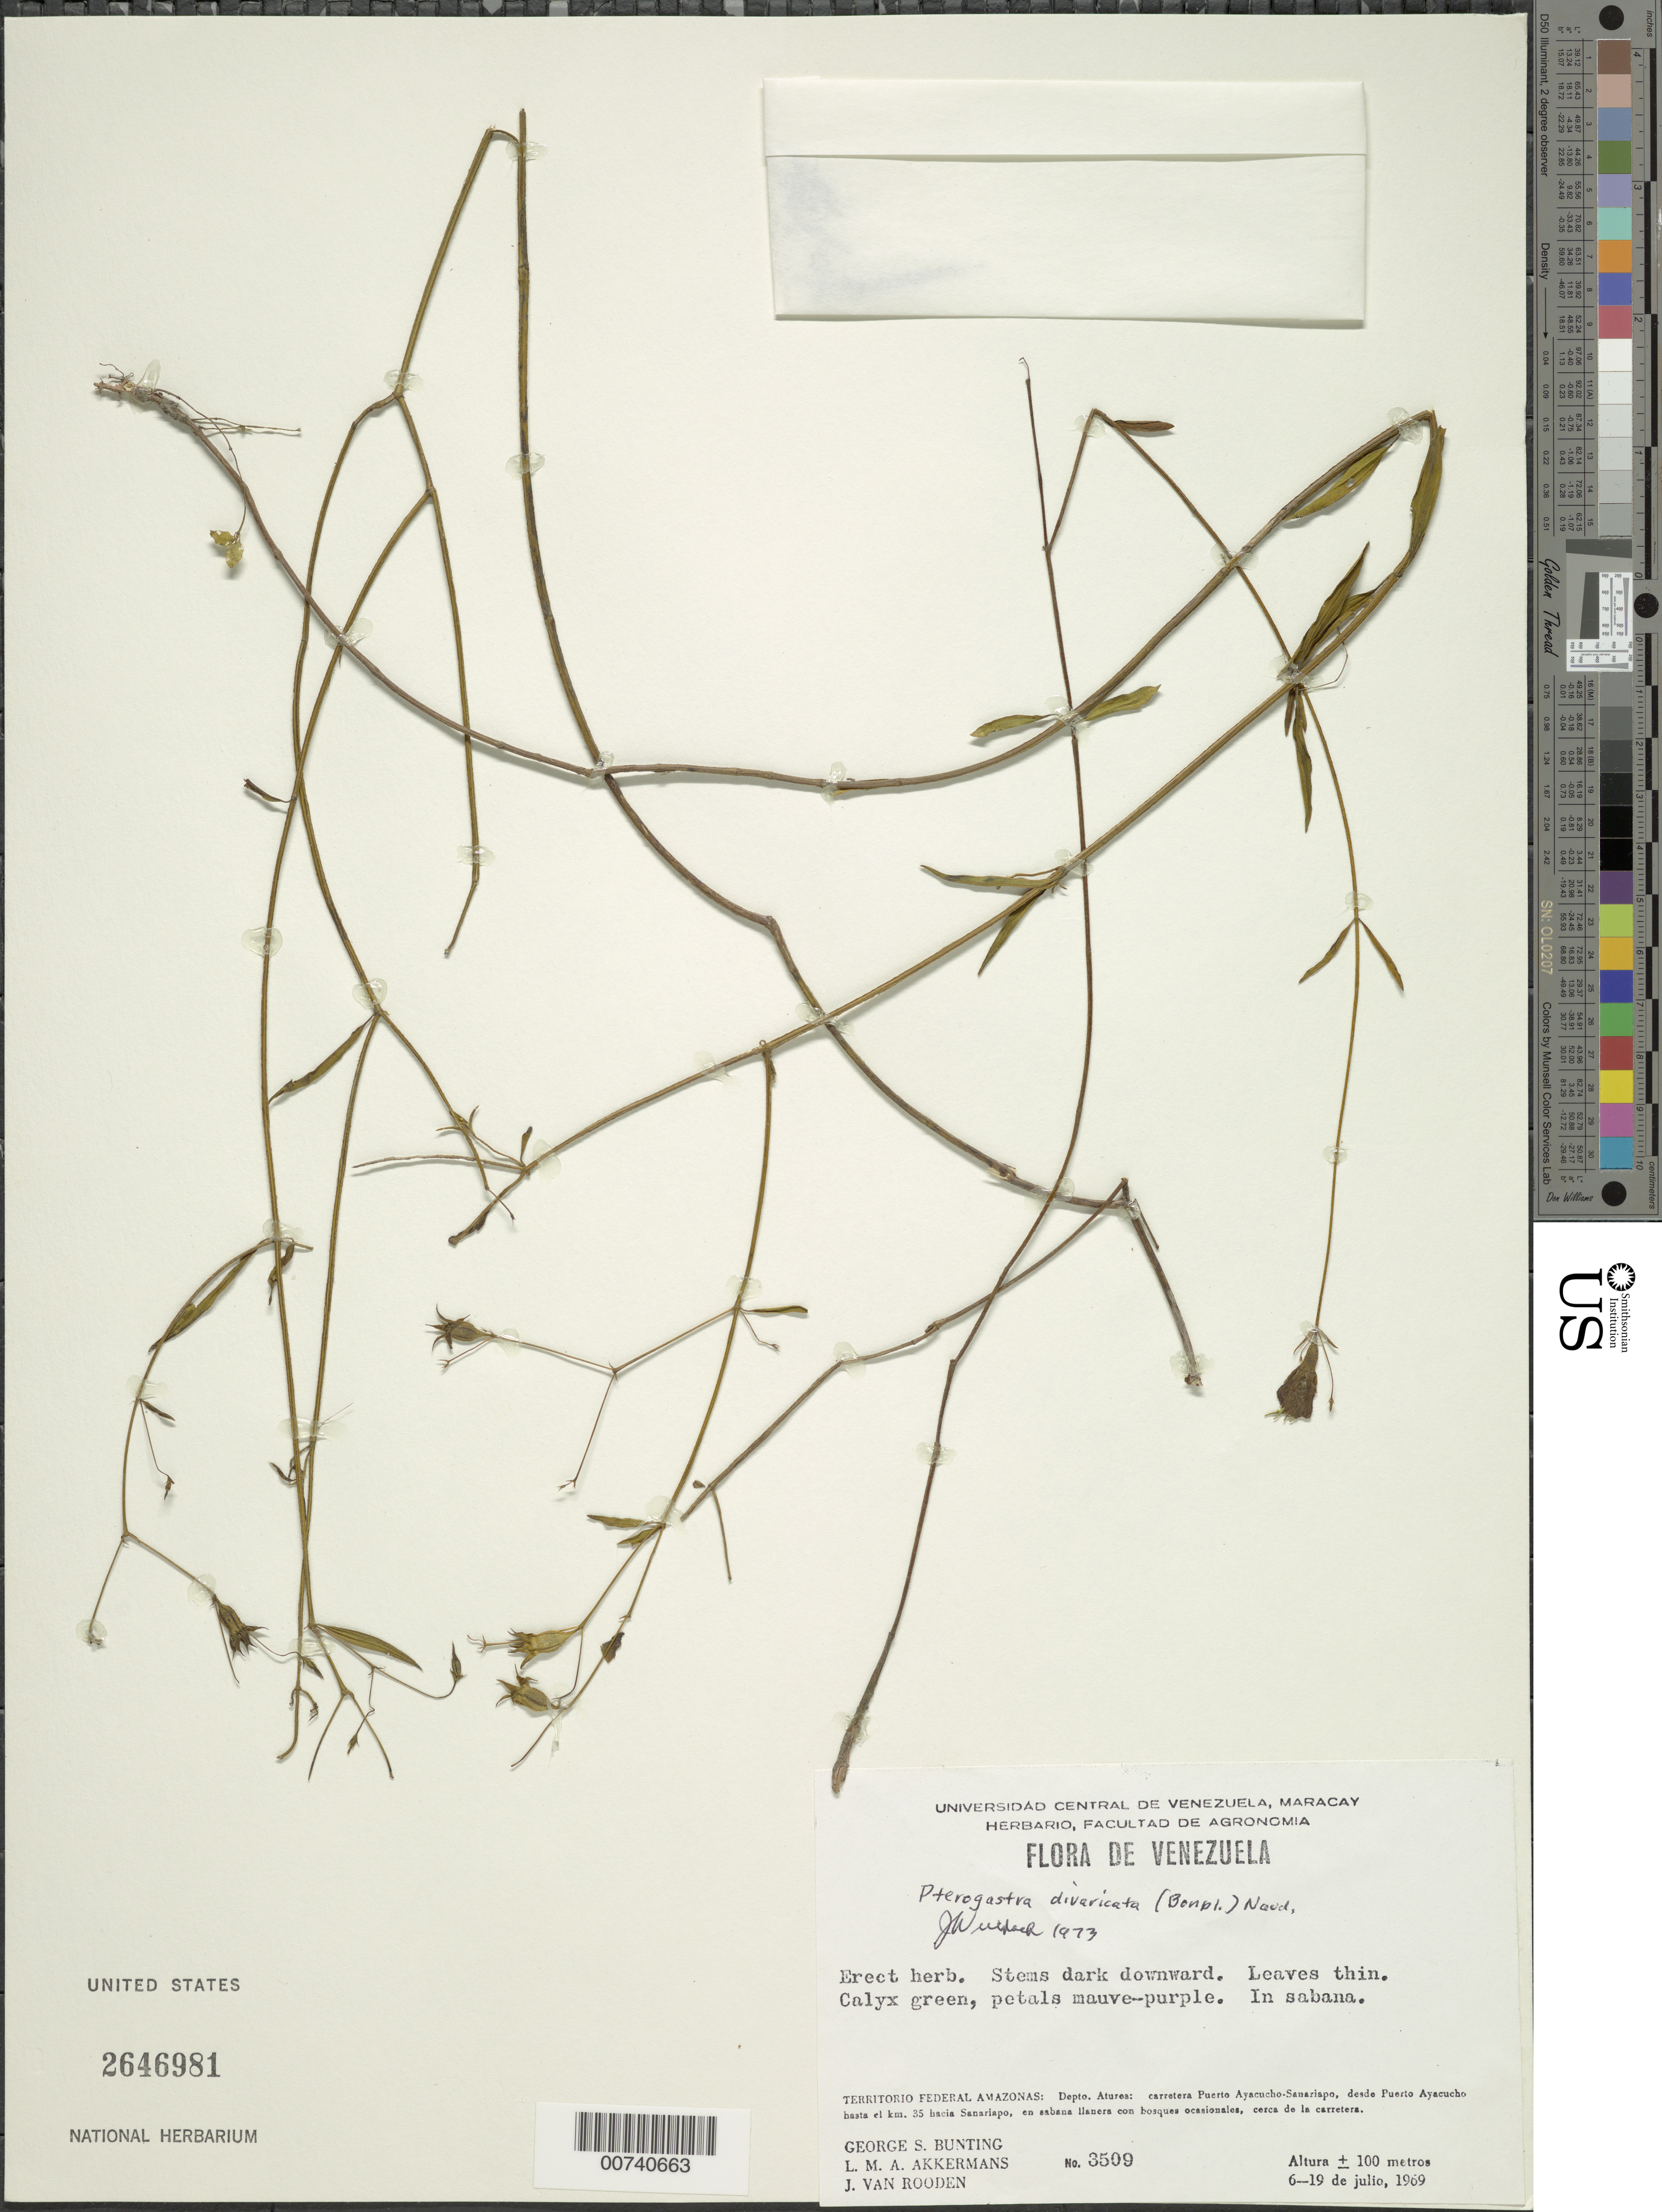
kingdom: Plantae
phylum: Tracheophyta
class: Magnoliopsida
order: Myrtales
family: Melastomataceae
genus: Pterogastra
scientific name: Pterogastra divaricata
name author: (Bonpl.) Naudin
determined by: Wurdack, John J., (US), US (UNITED STATES)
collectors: G. S. Bunting, L. M. Akkermans & J. Van Rooden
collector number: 3509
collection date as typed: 6-Jul-69 to 19-Jul-69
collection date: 1969-07-06/1969-07-19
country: Venezuela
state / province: Amazonas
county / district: Atures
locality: Puerto Ayacucho to Sanariapo, desde Puerto Ayacucho hasta el km 35 hacia Sanariapo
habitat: Savanna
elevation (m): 100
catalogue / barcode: US 2646981